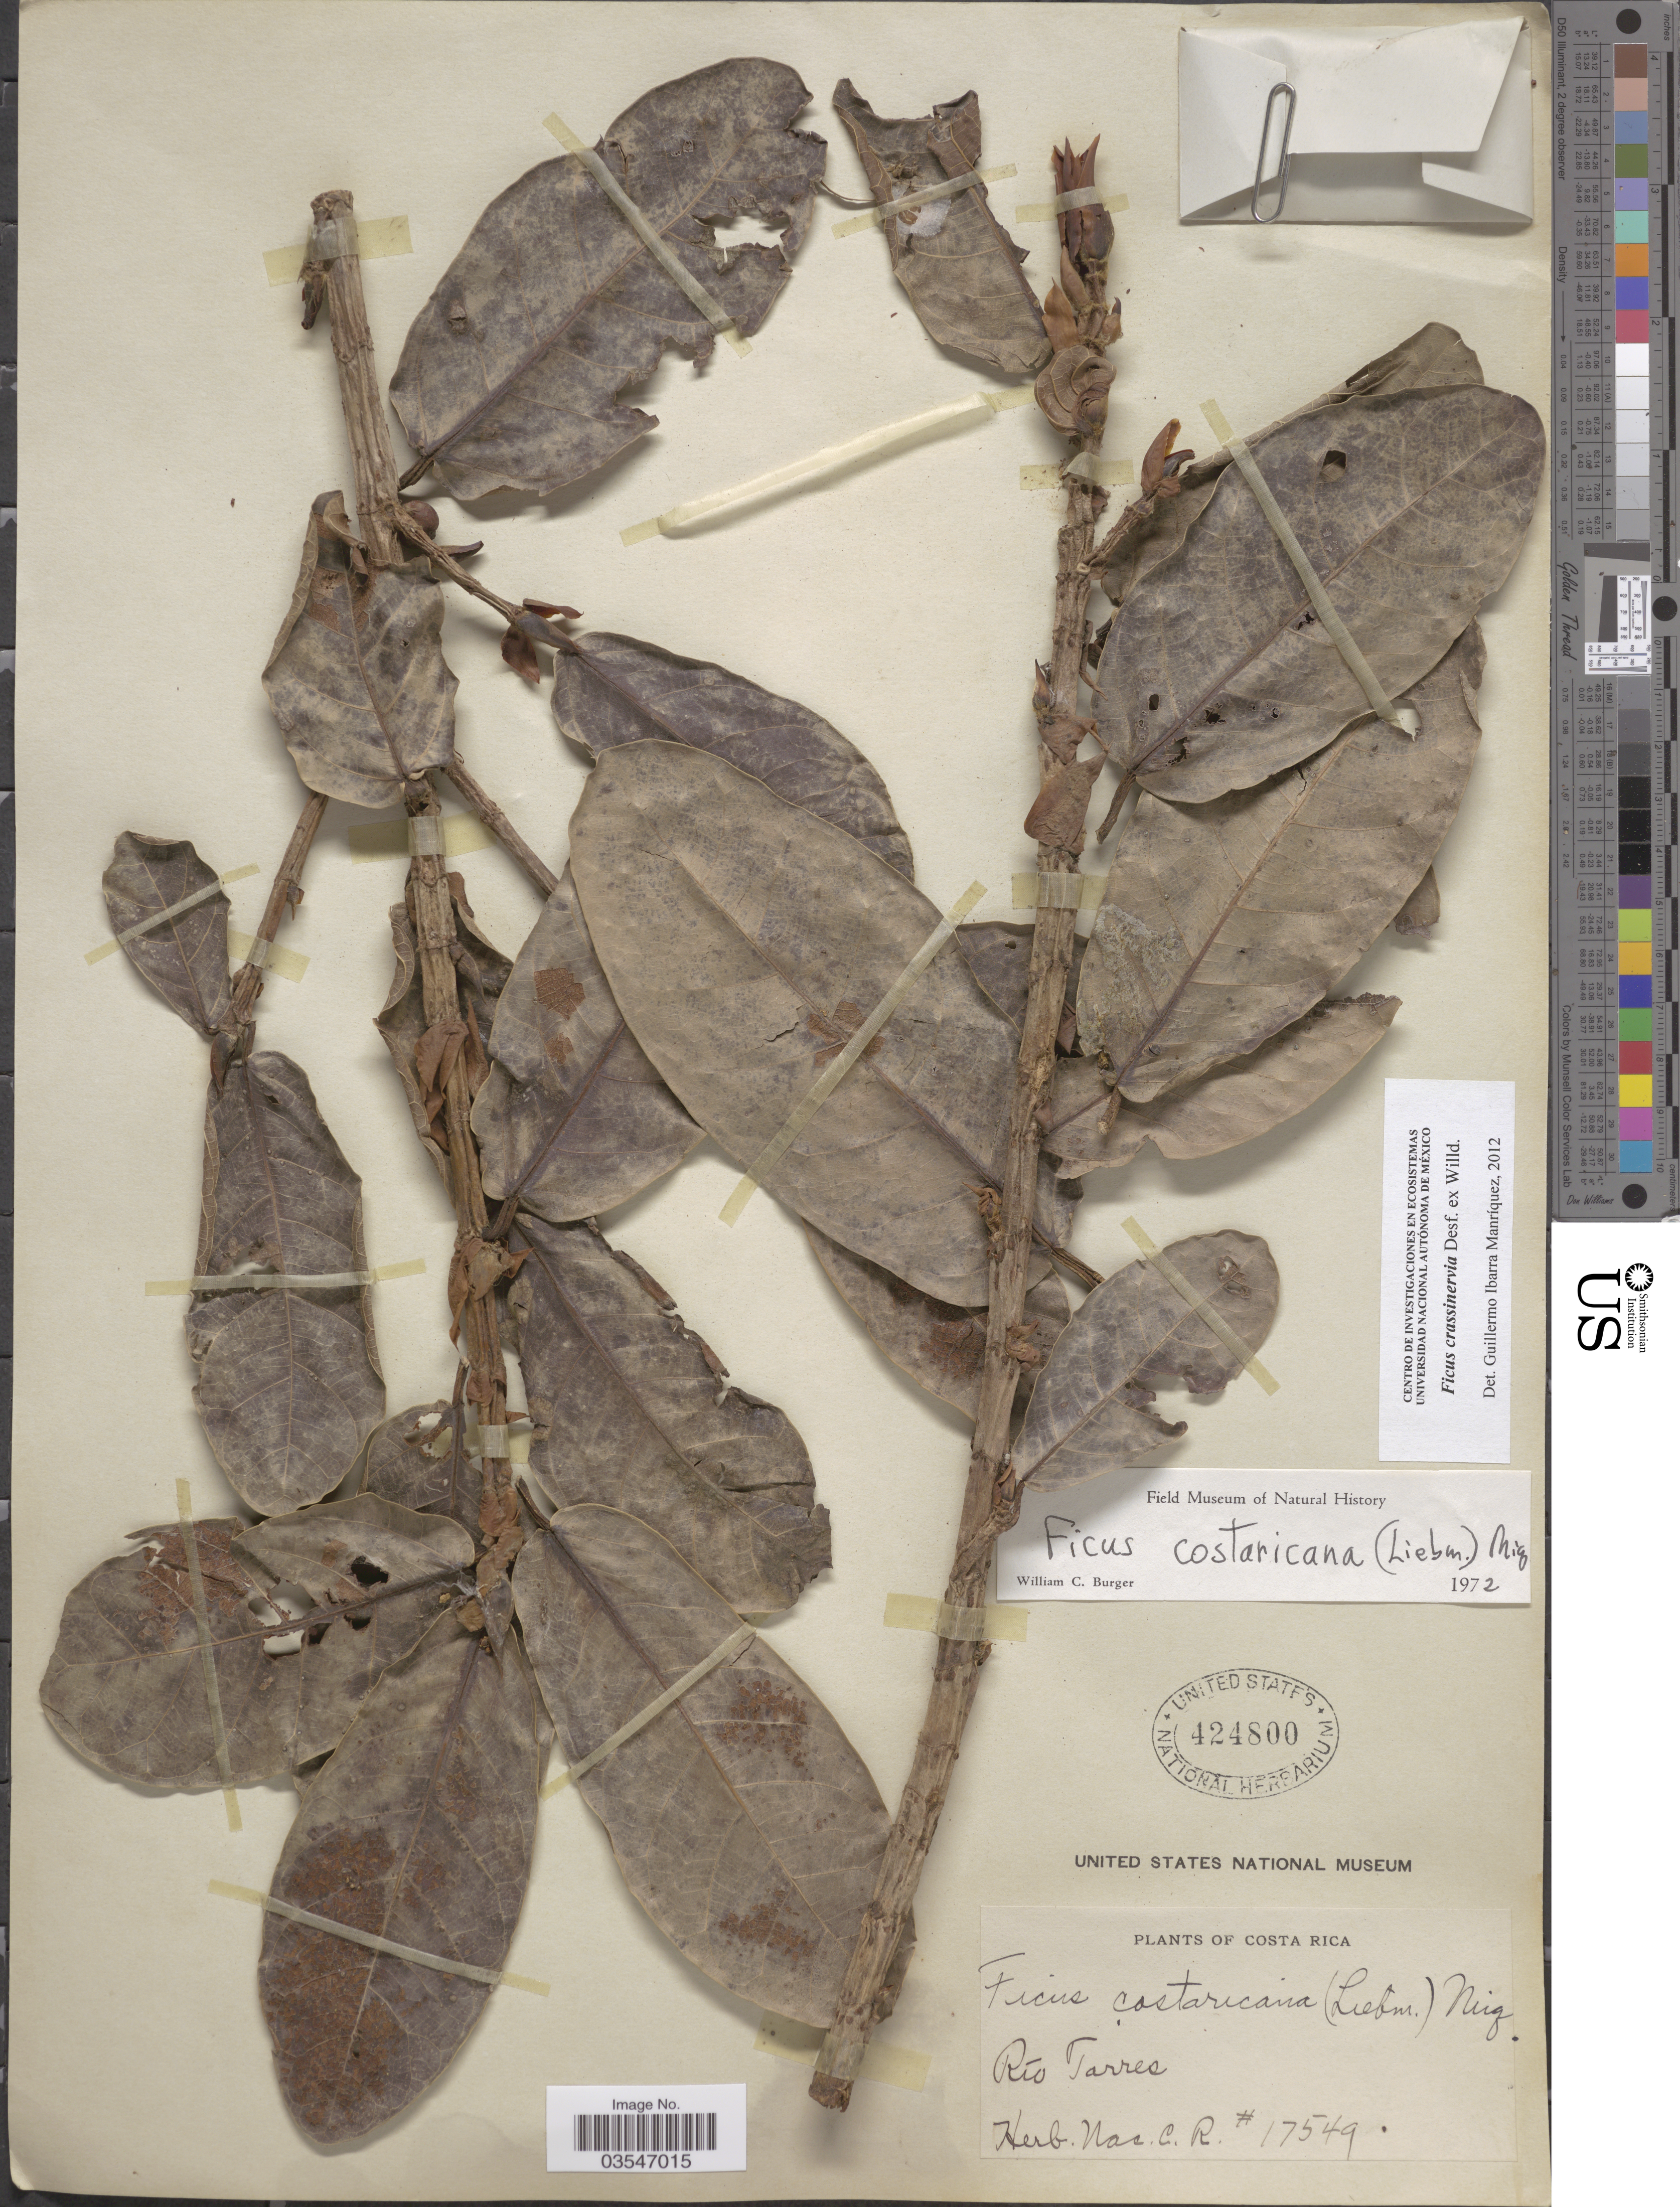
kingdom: Plantae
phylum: Tracheophyta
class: Magnoliopsida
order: Rosales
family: Moraceae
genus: Ficus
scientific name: Ficus crassinervia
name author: Desf. ex Willd.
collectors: Museo Nacional de Costa Rica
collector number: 17549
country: Costa Rica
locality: Río Tarres.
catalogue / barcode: US 424800